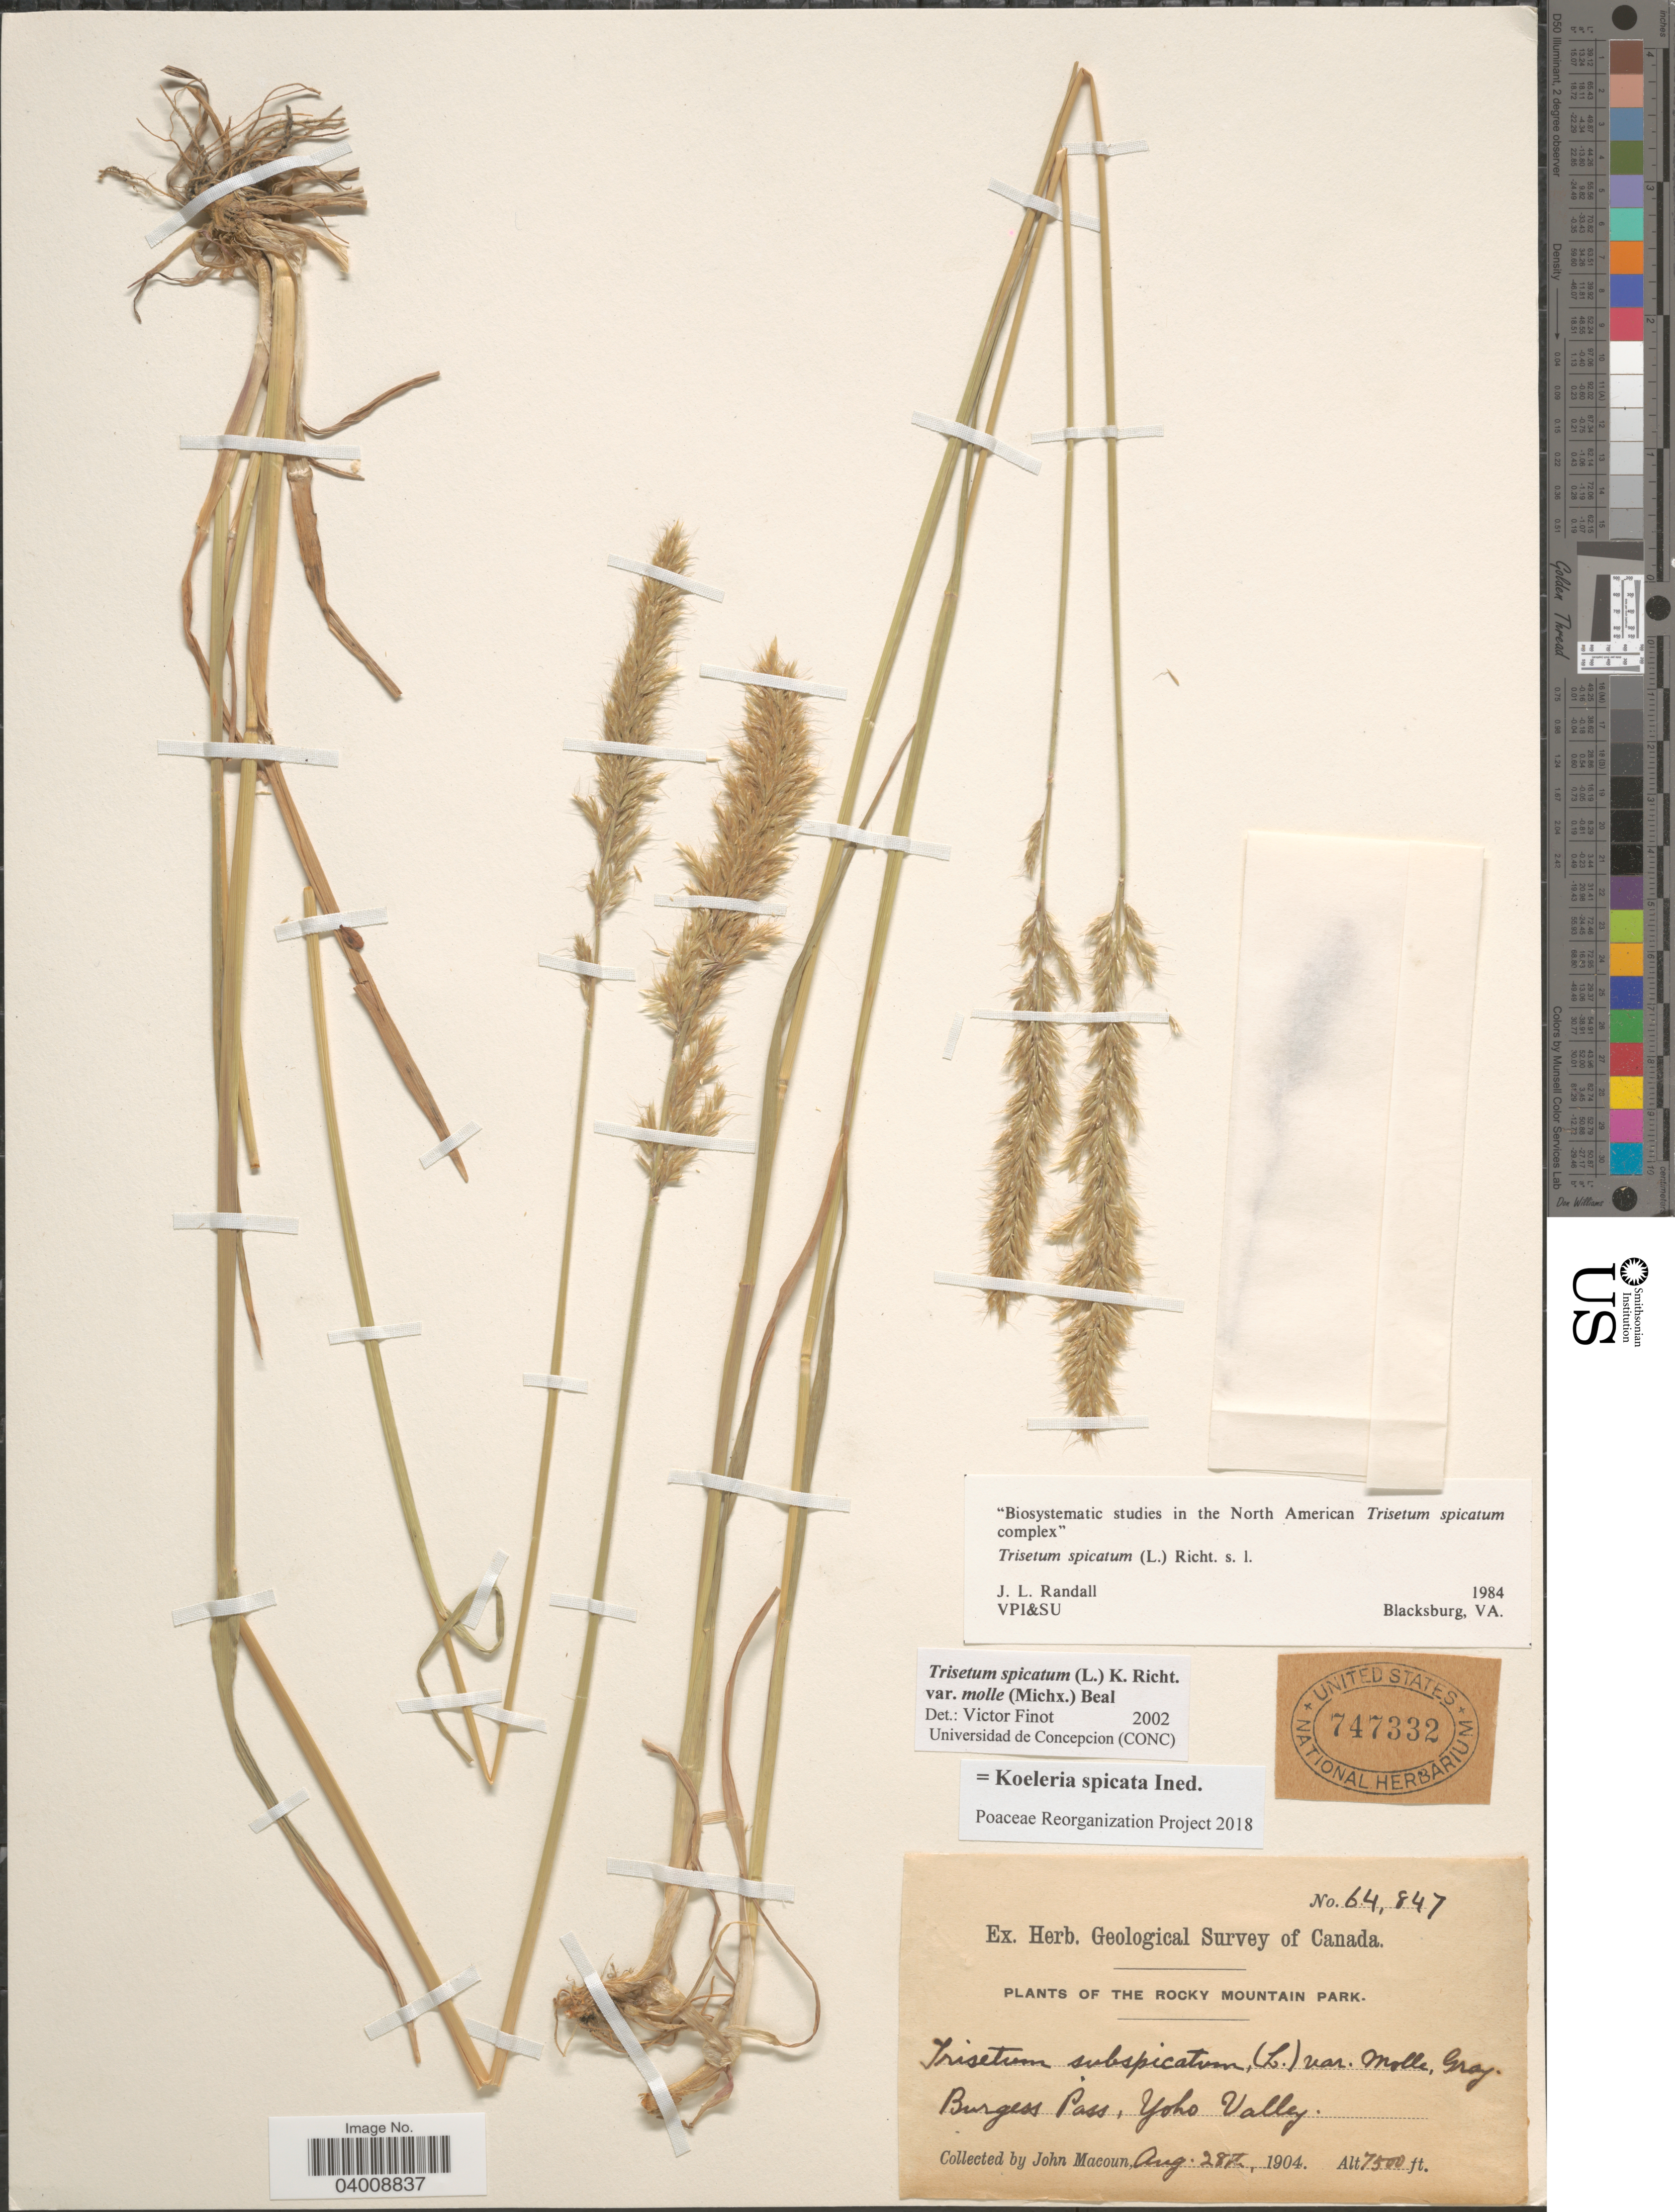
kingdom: Plantae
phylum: Tracheophyta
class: Liliopsida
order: Poales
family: Poaceae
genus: Koeleria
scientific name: Koeleria spicata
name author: (L.) Barberá et al.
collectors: J. Macoun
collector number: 64847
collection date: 1904-08-28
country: Canada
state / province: British Columbia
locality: The Rocky Mountain Park. Burgess Pass, Yoho Valley.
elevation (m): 2286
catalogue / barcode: US 747332